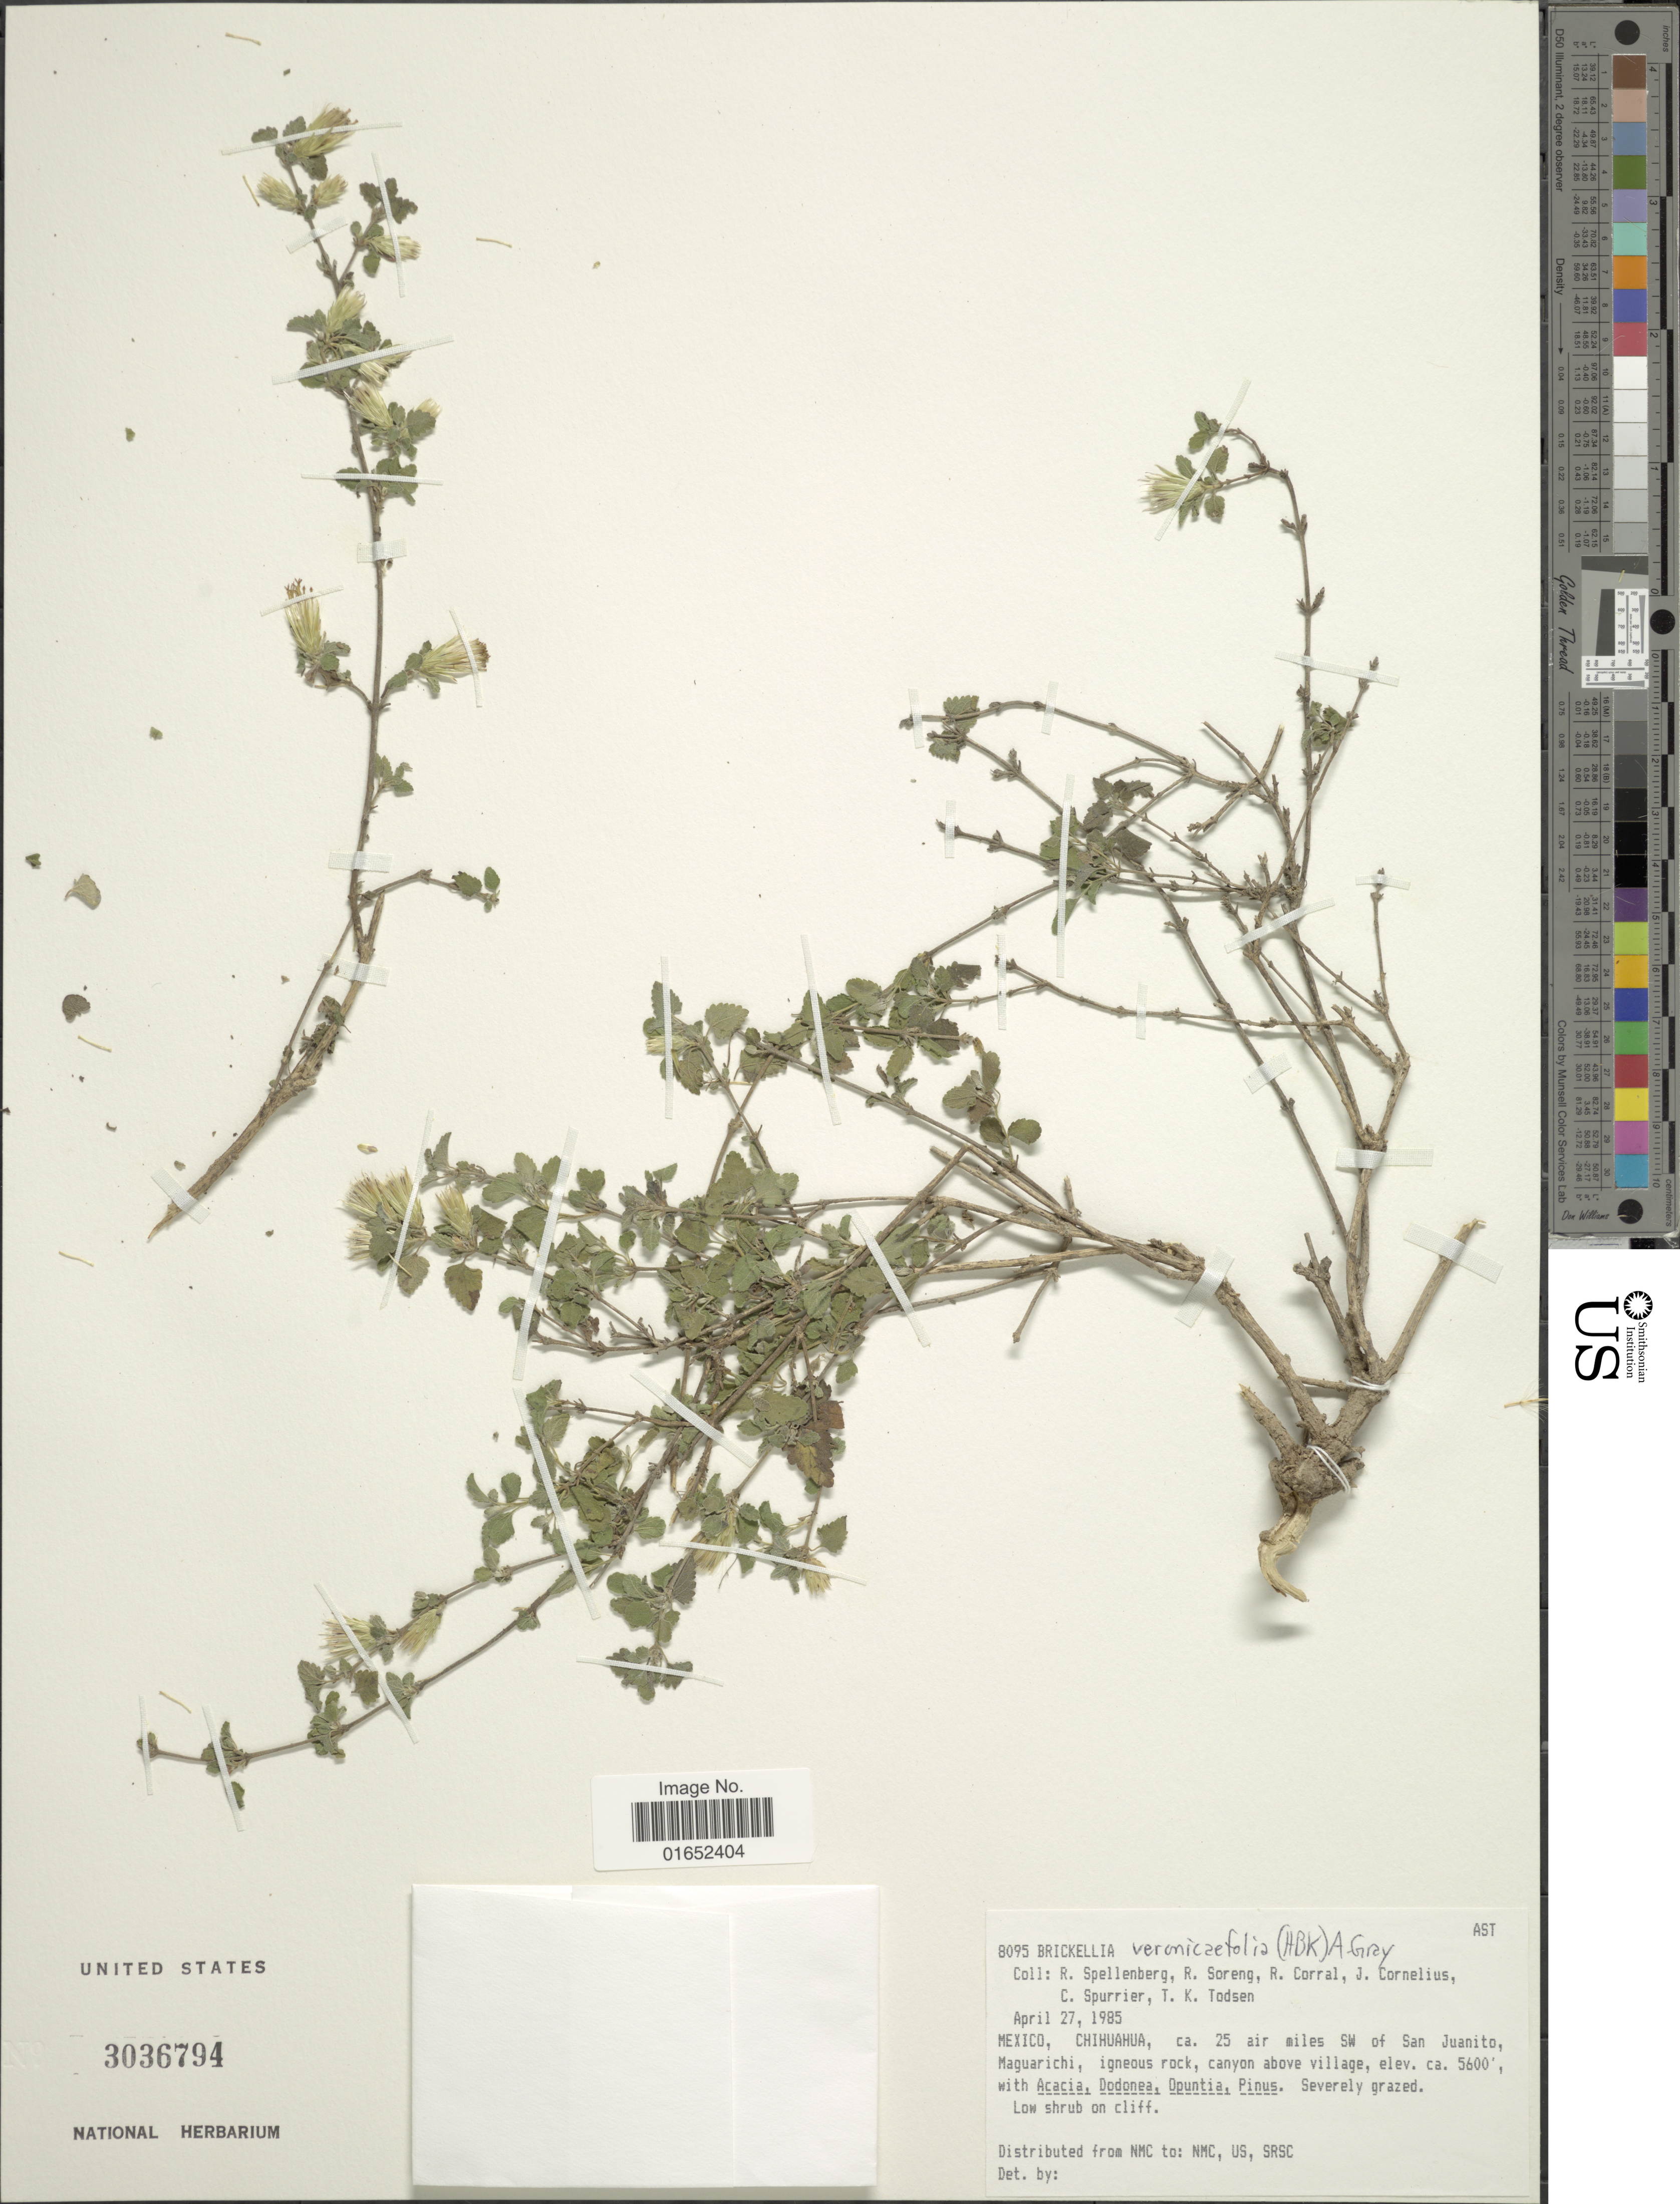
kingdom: Plantae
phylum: Tracheophyta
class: Magnoliopsida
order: Asterales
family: Asteraceae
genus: Brickellia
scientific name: Brickellia veronicaefolia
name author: (Kunth) A. Gray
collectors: R. Spellenberg, R. J. Soreng, R. Corral, Cornelius, J. & et al.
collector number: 8095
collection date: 1985-04-27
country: Mexico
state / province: Chihuahua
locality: Ca. 25 air miles SW of San Juancito, Maguarichi, igneous rock, canyon above village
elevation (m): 1707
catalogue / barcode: US 3036794